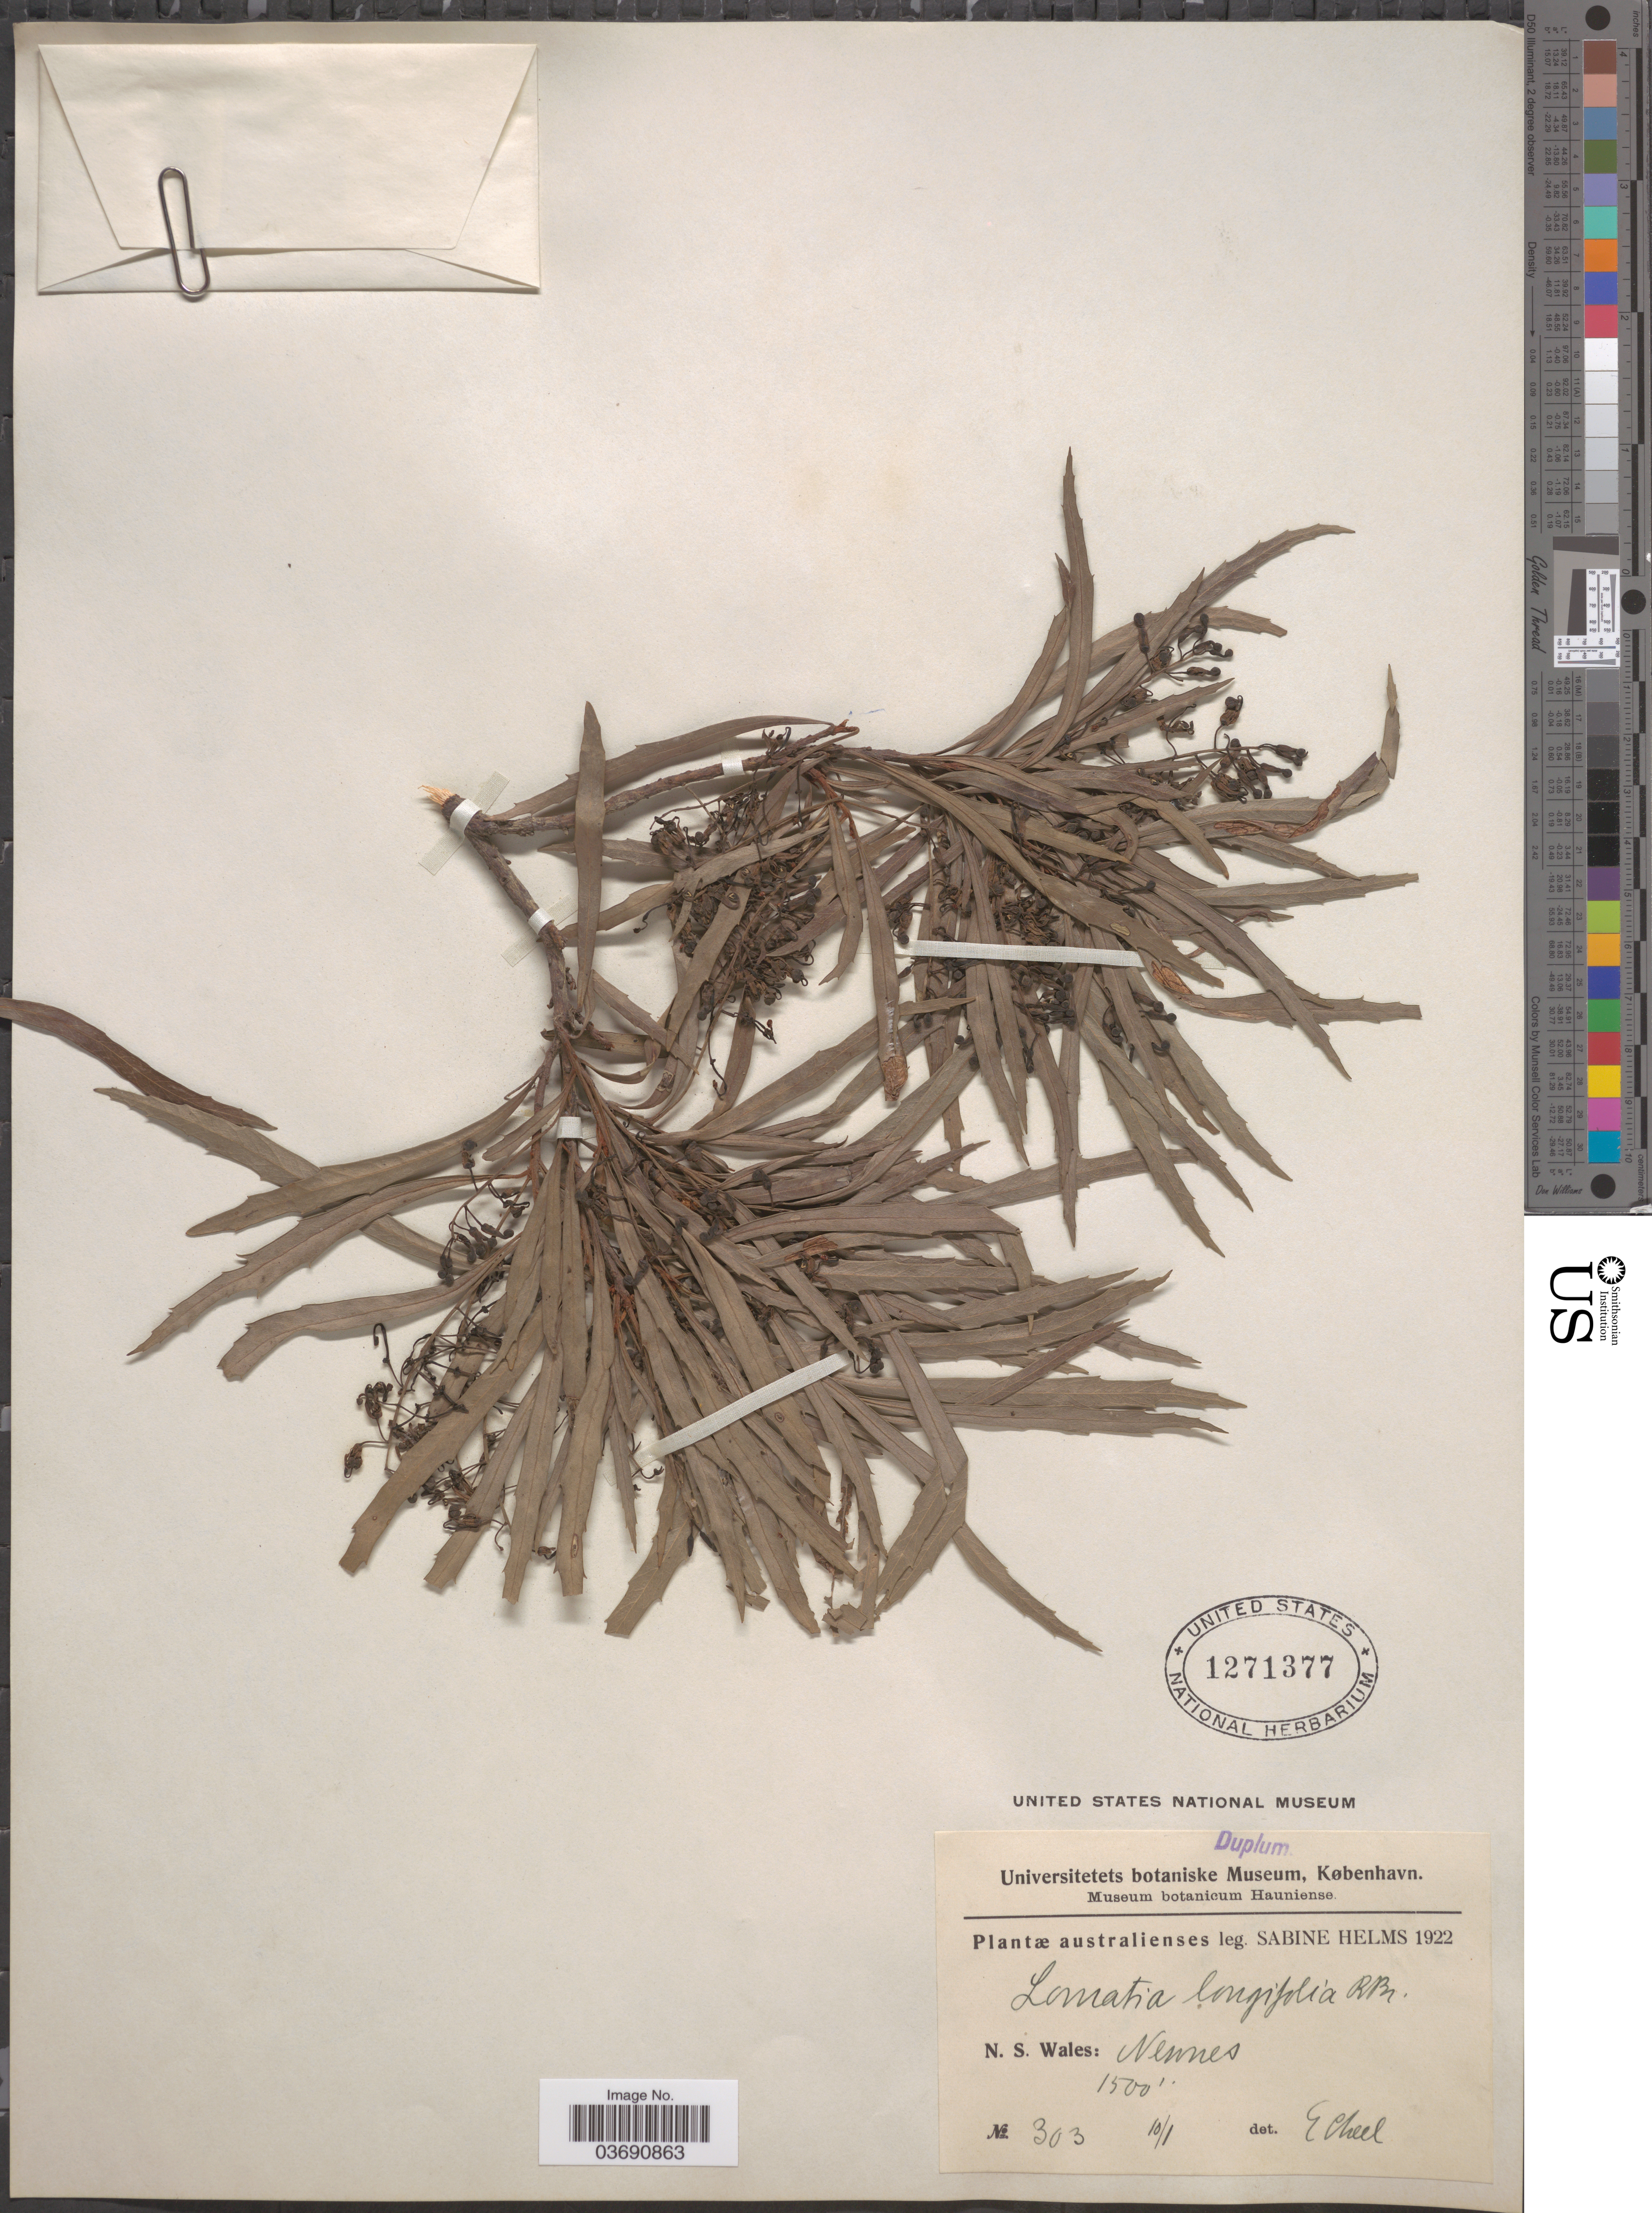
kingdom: Plantae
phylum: Tracheophyta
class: Magnoliopsida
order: Proteales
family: Proteaceae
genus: Lomatia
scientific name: Lomatia longifolia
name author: R. Br.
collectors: S. Helms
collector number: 303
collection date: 1922-01-10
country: Australia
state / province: New South Wales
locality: Nennes.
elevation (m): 457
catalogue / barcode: US 1271377